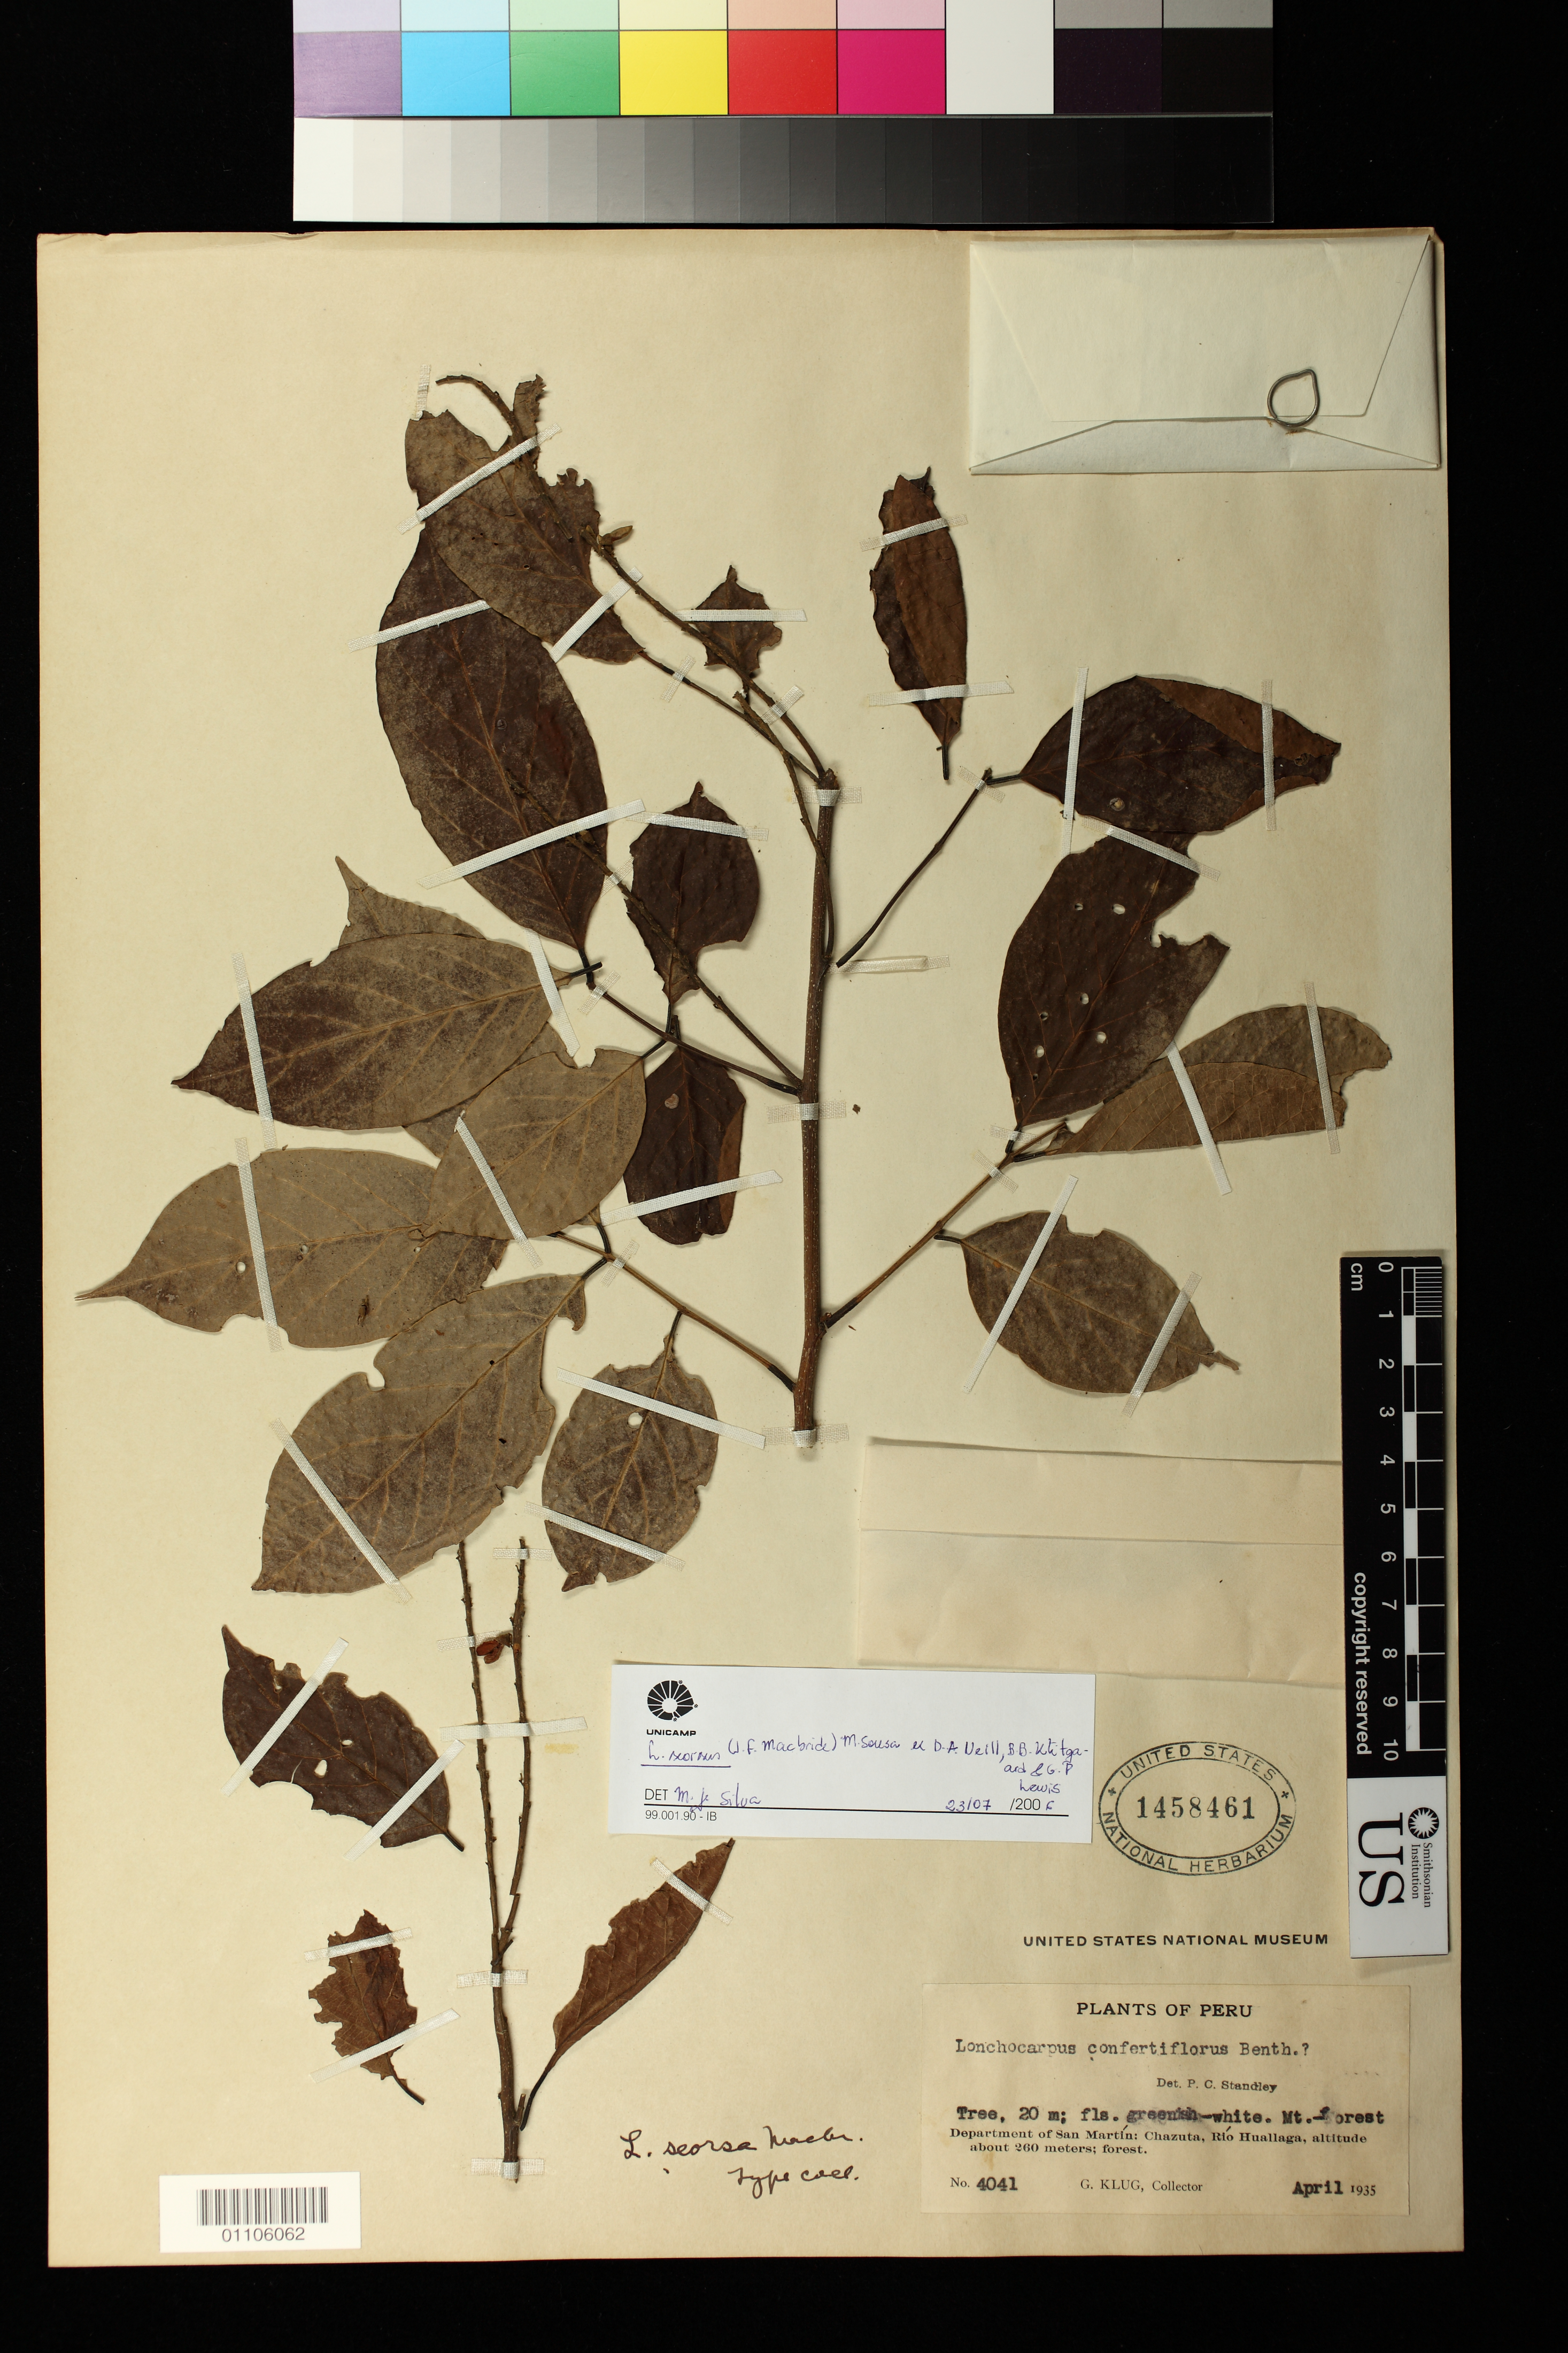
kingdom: Plantae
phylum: Tracheophyta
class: Magnoliopsida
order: Fabales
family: Fabaceae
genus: Derris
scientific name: Derris seorsa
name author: J.F. Macbr.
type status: Isotype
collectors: G. Klug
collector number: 4041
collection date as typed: Apr 1935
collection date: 1935-04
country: Peru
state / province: San Martín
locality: Chazuta, Rio Huallaga.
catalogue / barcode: US 1458461